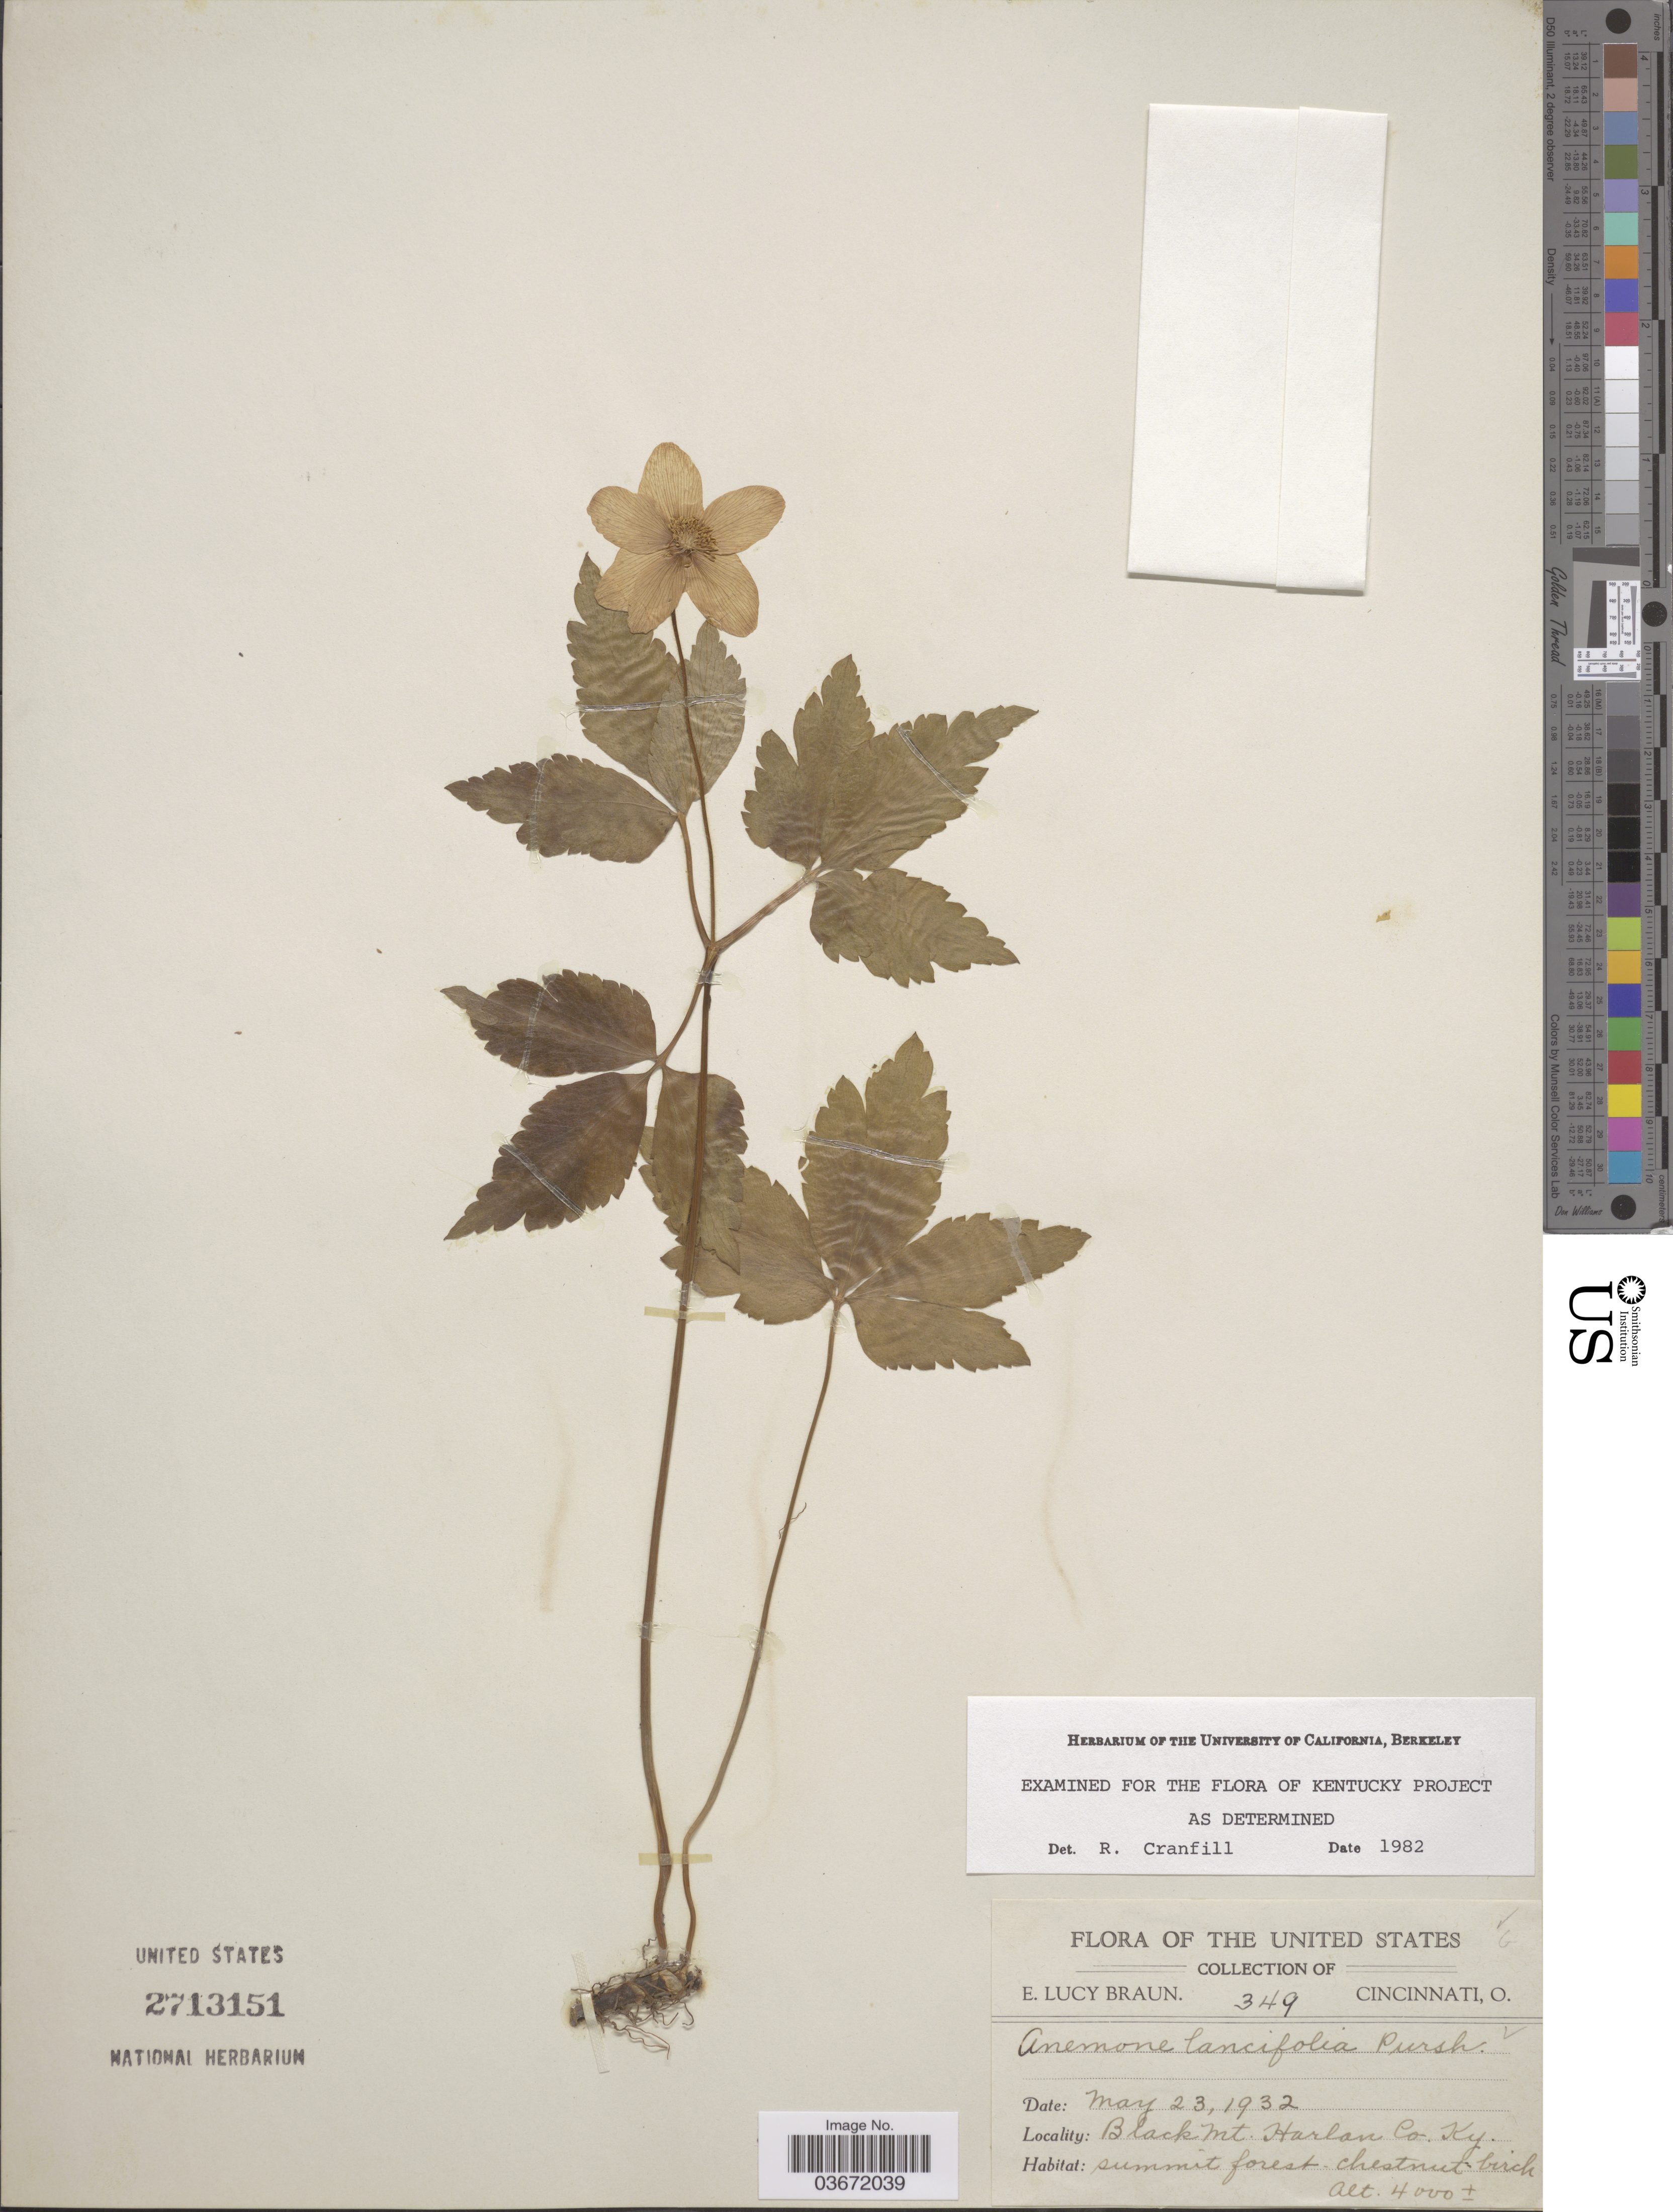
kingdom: Plantae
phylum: Tracheophyta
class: Magnoliopsida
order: Ranunculales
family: Ranunculaceae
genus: Anemone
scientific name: Anemone lancifolia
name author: Pursh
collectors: E. L. Braun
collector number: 349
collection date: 1932-05-23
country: United States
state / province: Kentucky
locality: Black Mt., Harlan Co.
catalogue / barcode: US 2713151